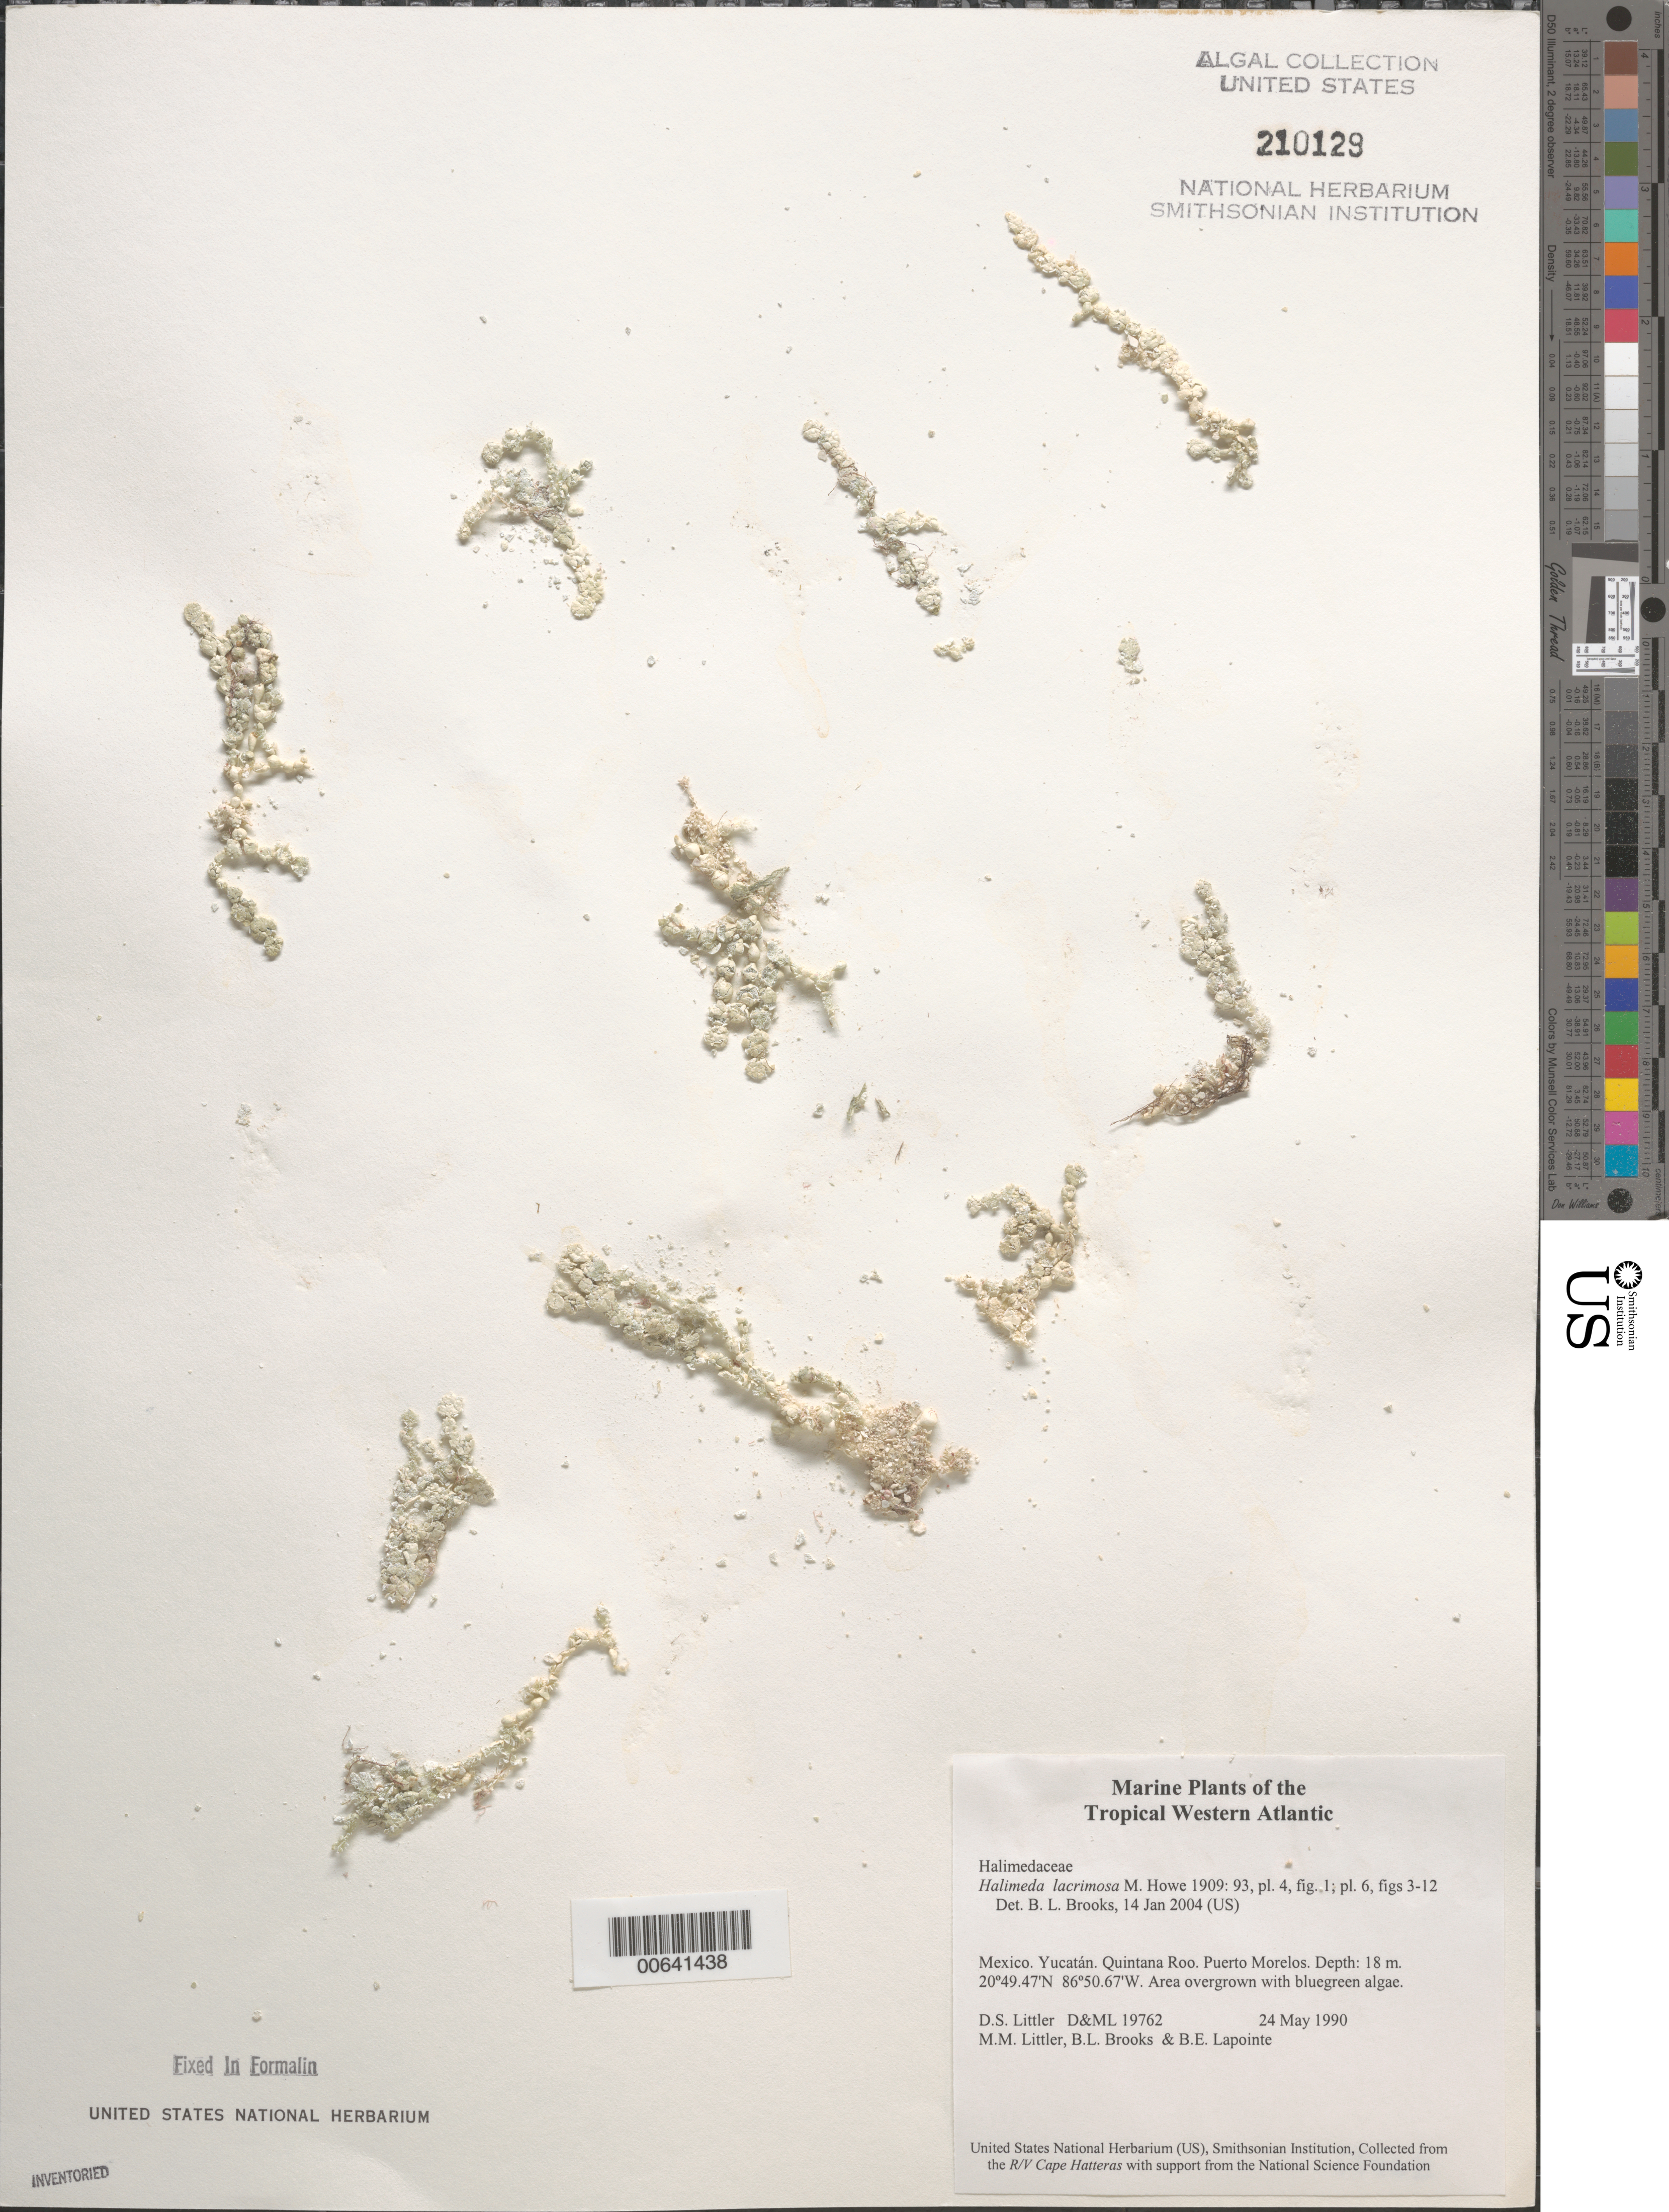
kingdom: Plantae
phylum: Chlorophyta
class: Ulvophyceae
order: Bryopsidales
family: Halimedaceae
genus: Halimeda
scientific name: Halimeda lacrimosa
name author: M. Howe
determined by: Brooks, B. L., (BOT), Smithsonian Institution - National Museum of Natural History (UNITED STATES)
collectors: D. S. Littler, M. M. Littler, B. Brooks & B. Lapointe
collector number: D&ML 19762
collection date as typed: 24 May 1990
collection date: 1990-05-24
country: Mexico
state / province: Quintana Roo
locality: Puerto Morelos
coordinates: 20 49.47'N, 86 50.67'W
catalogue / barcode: US 210129